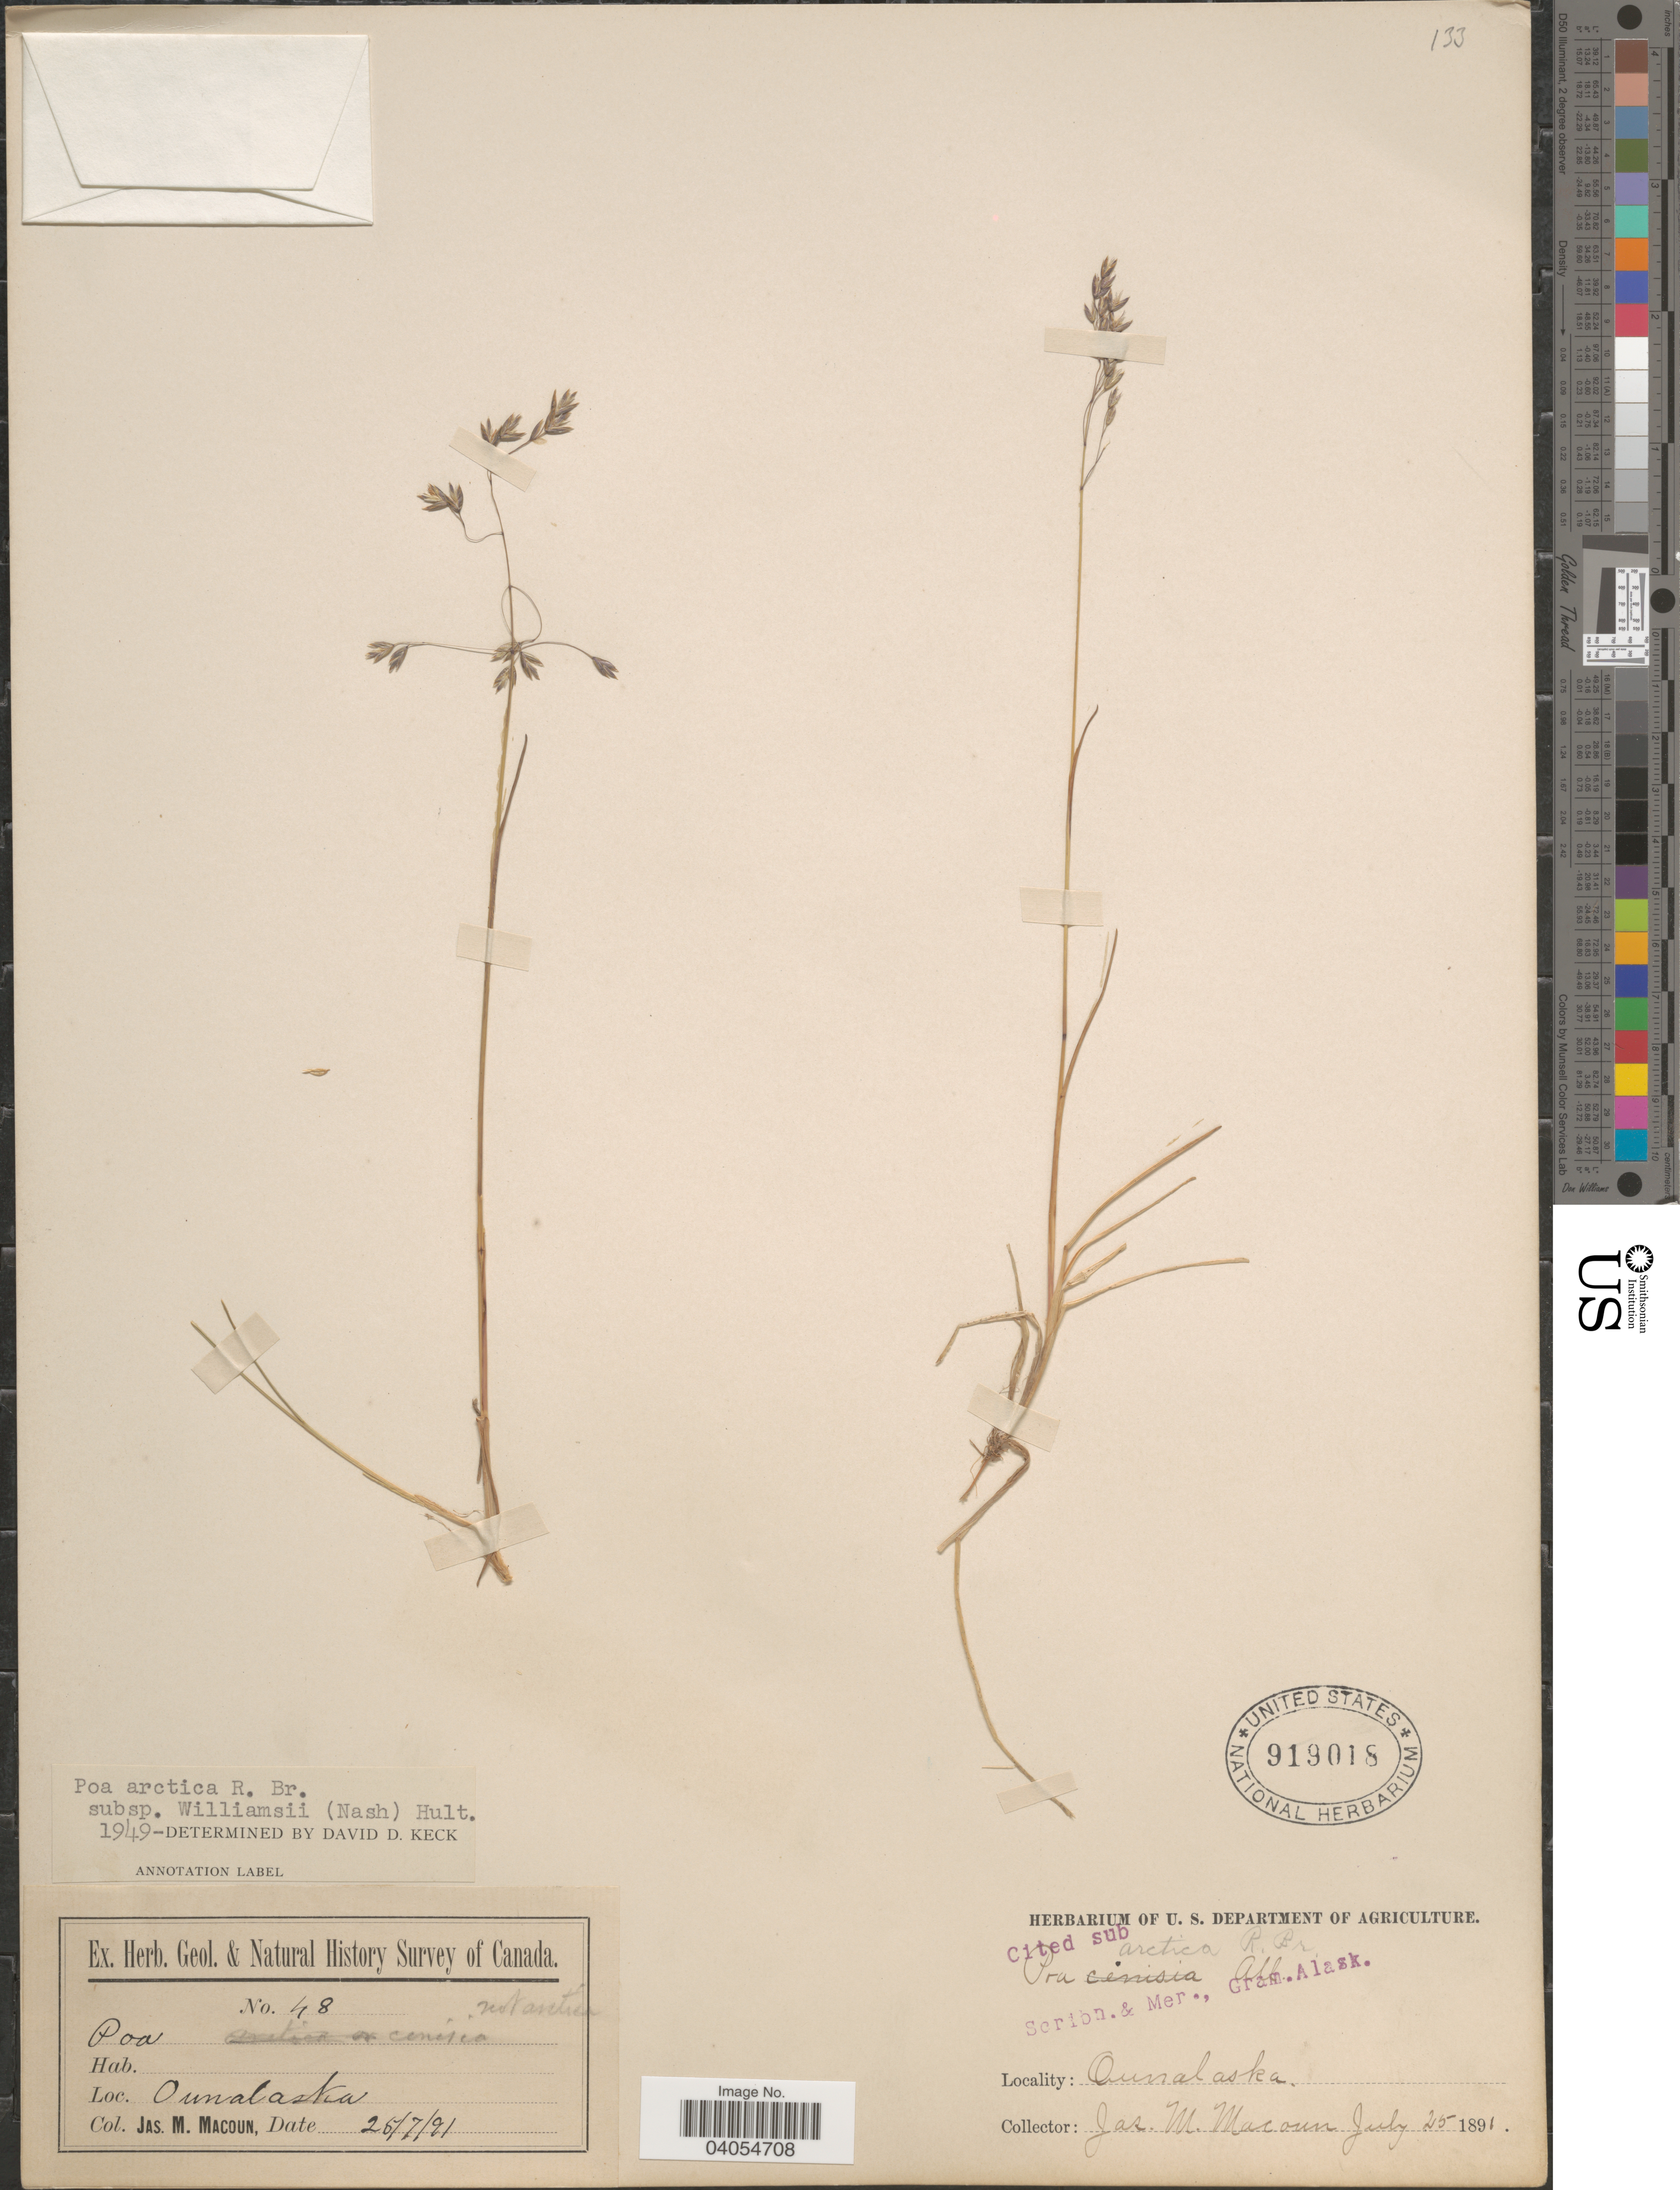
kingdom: Plantae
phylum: Tracheophyta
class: Liliopsida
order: Poales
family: Poaceae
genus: Poa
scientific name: Poa arctica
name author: R. Br.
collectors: J. M. Macoun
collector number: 48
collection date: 1891-07-25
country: United States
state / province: Alaska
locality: Ounalaska.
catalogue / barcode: US 919018